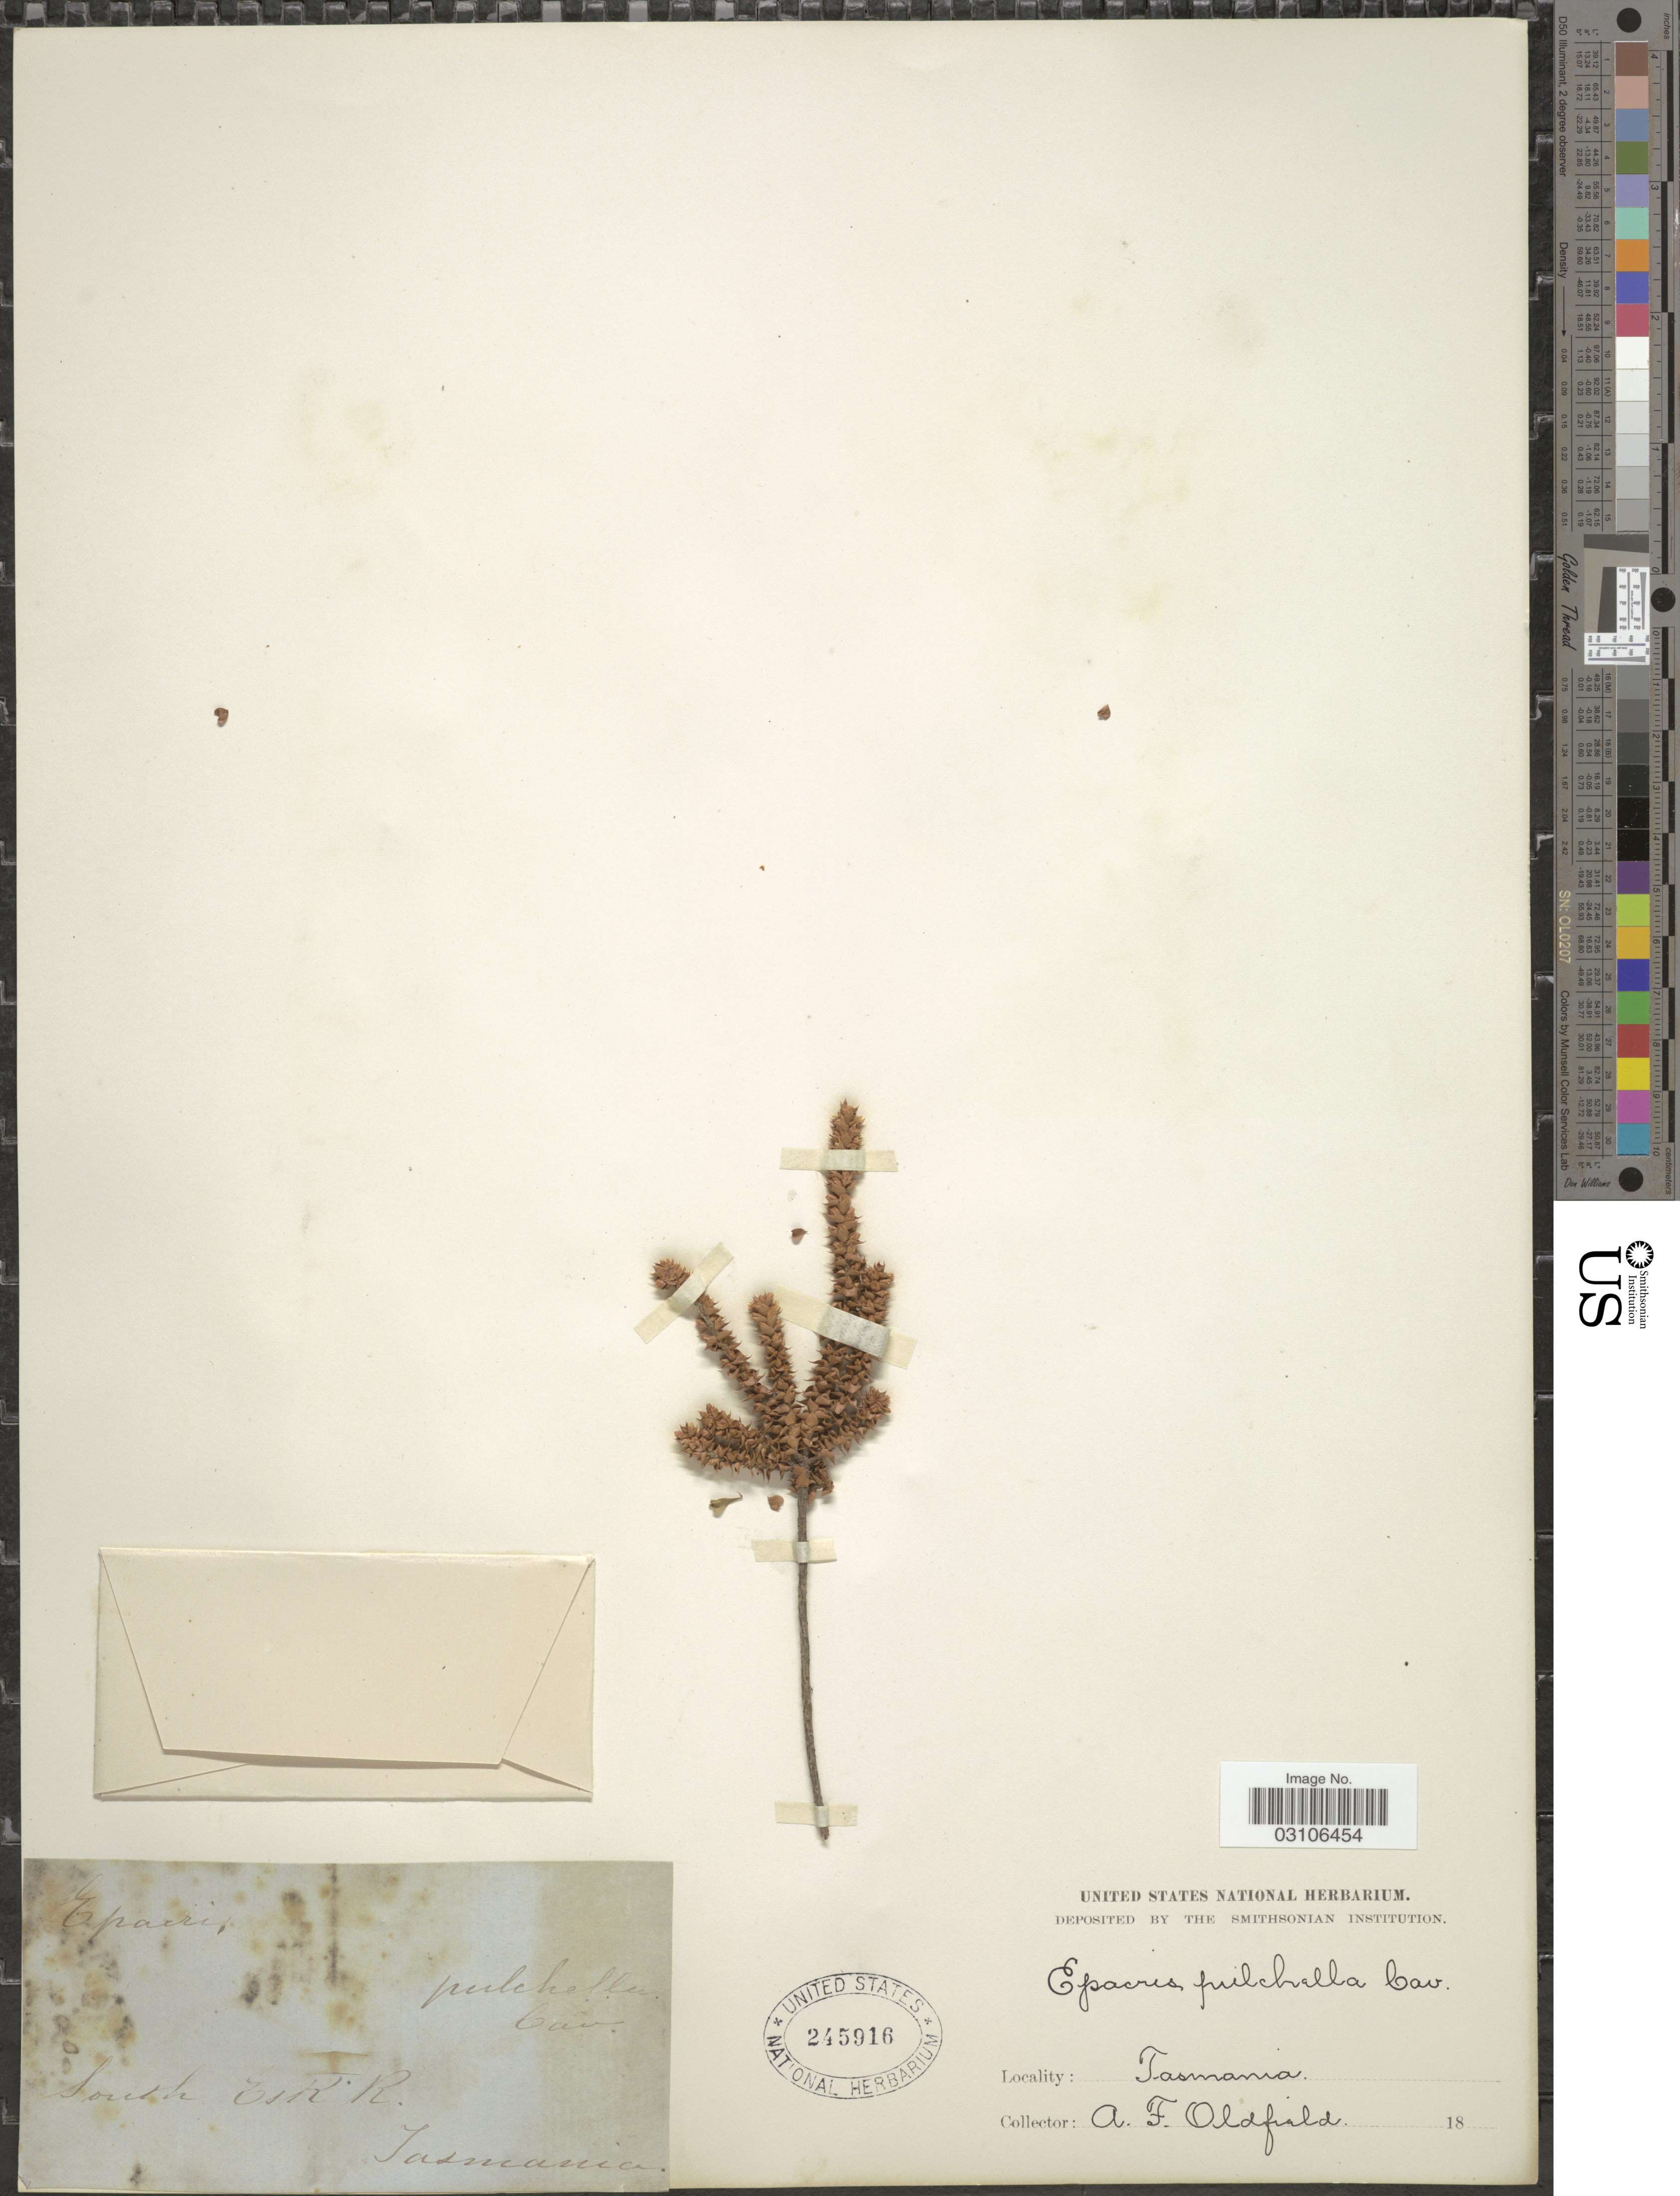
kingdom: Plantae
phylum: Tracheophyta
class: Magnoliopsida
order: Ericales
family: Ericaceae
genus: Epacris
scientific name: Epacris pulchella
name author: Cav.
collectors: A. Oldfield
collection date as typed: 18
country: Australia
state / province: Tasmania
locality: South EsR.R.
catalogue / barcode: US 245916